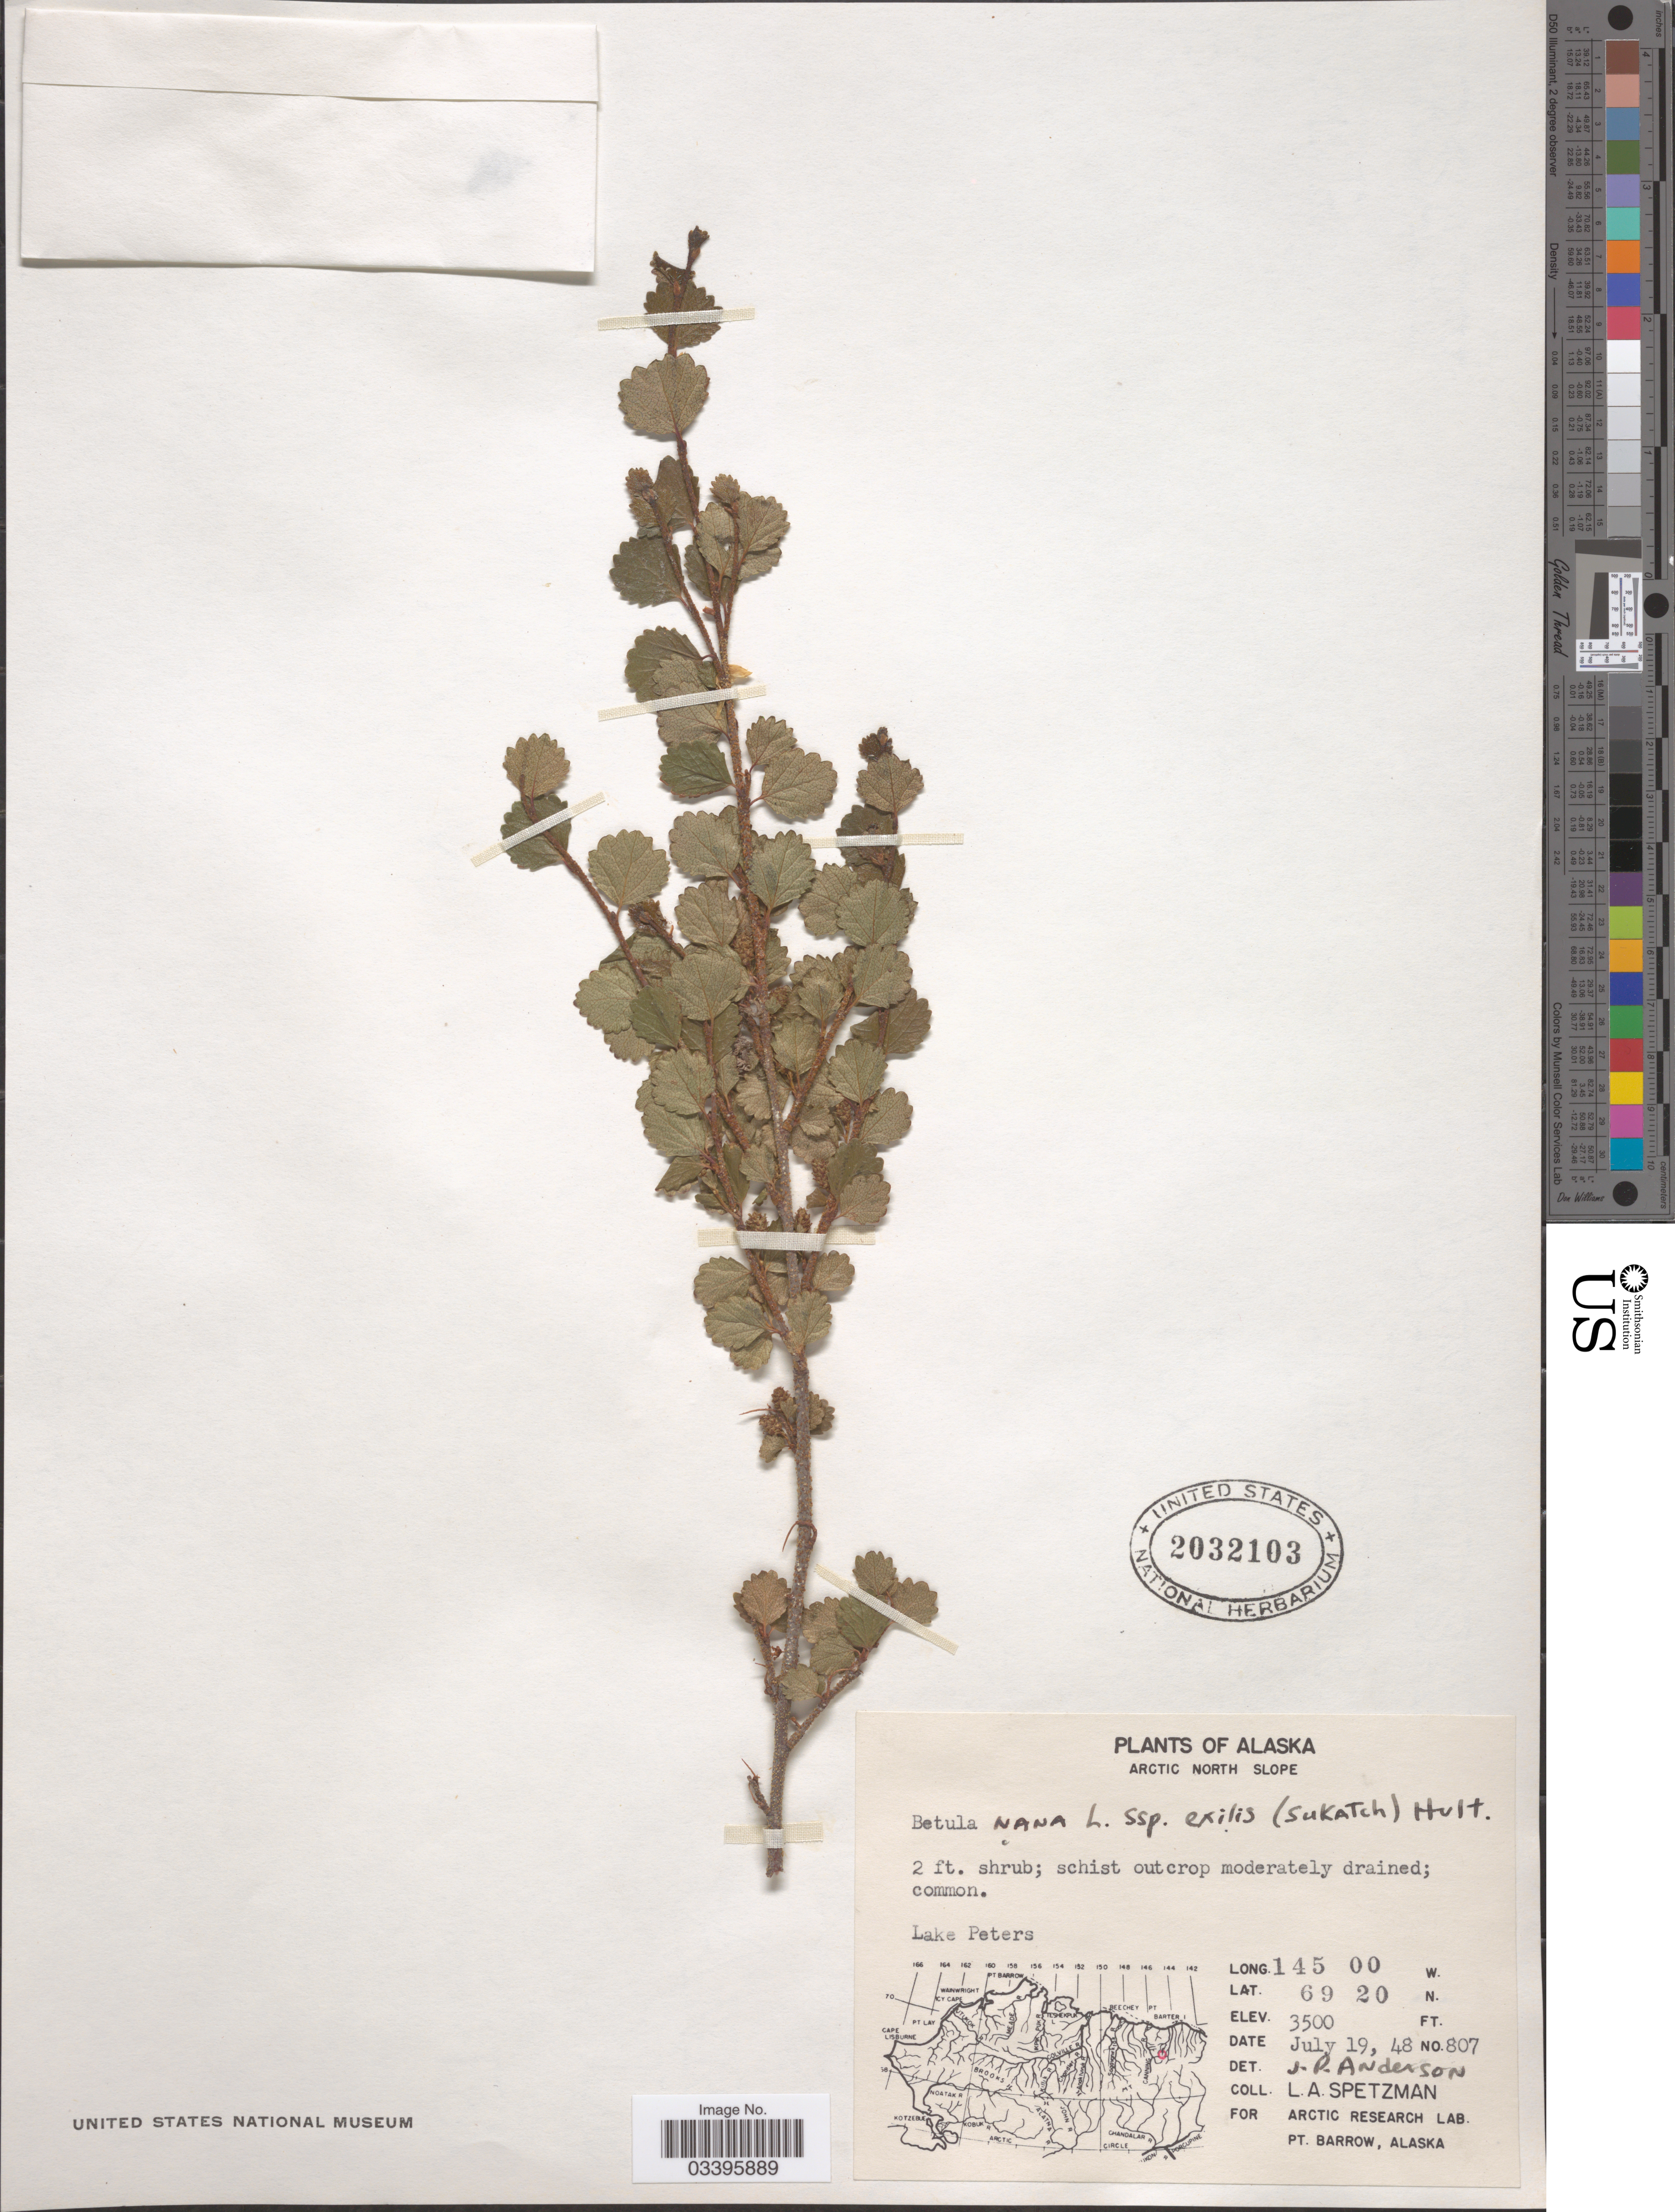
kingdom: Plantae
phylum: Tracheophyta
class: Magnoliopsida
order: Fagales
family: Betulaceae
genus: Betula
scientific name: Betula nana subsp. exilis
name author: L.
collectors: L. Spetzman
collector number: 807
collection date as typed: Transcribed d/m/y: 19/7/48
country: United States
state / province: Alaska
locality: Arctic North Slope. Lake Peters.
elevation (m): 1067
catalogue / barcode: US 2032103